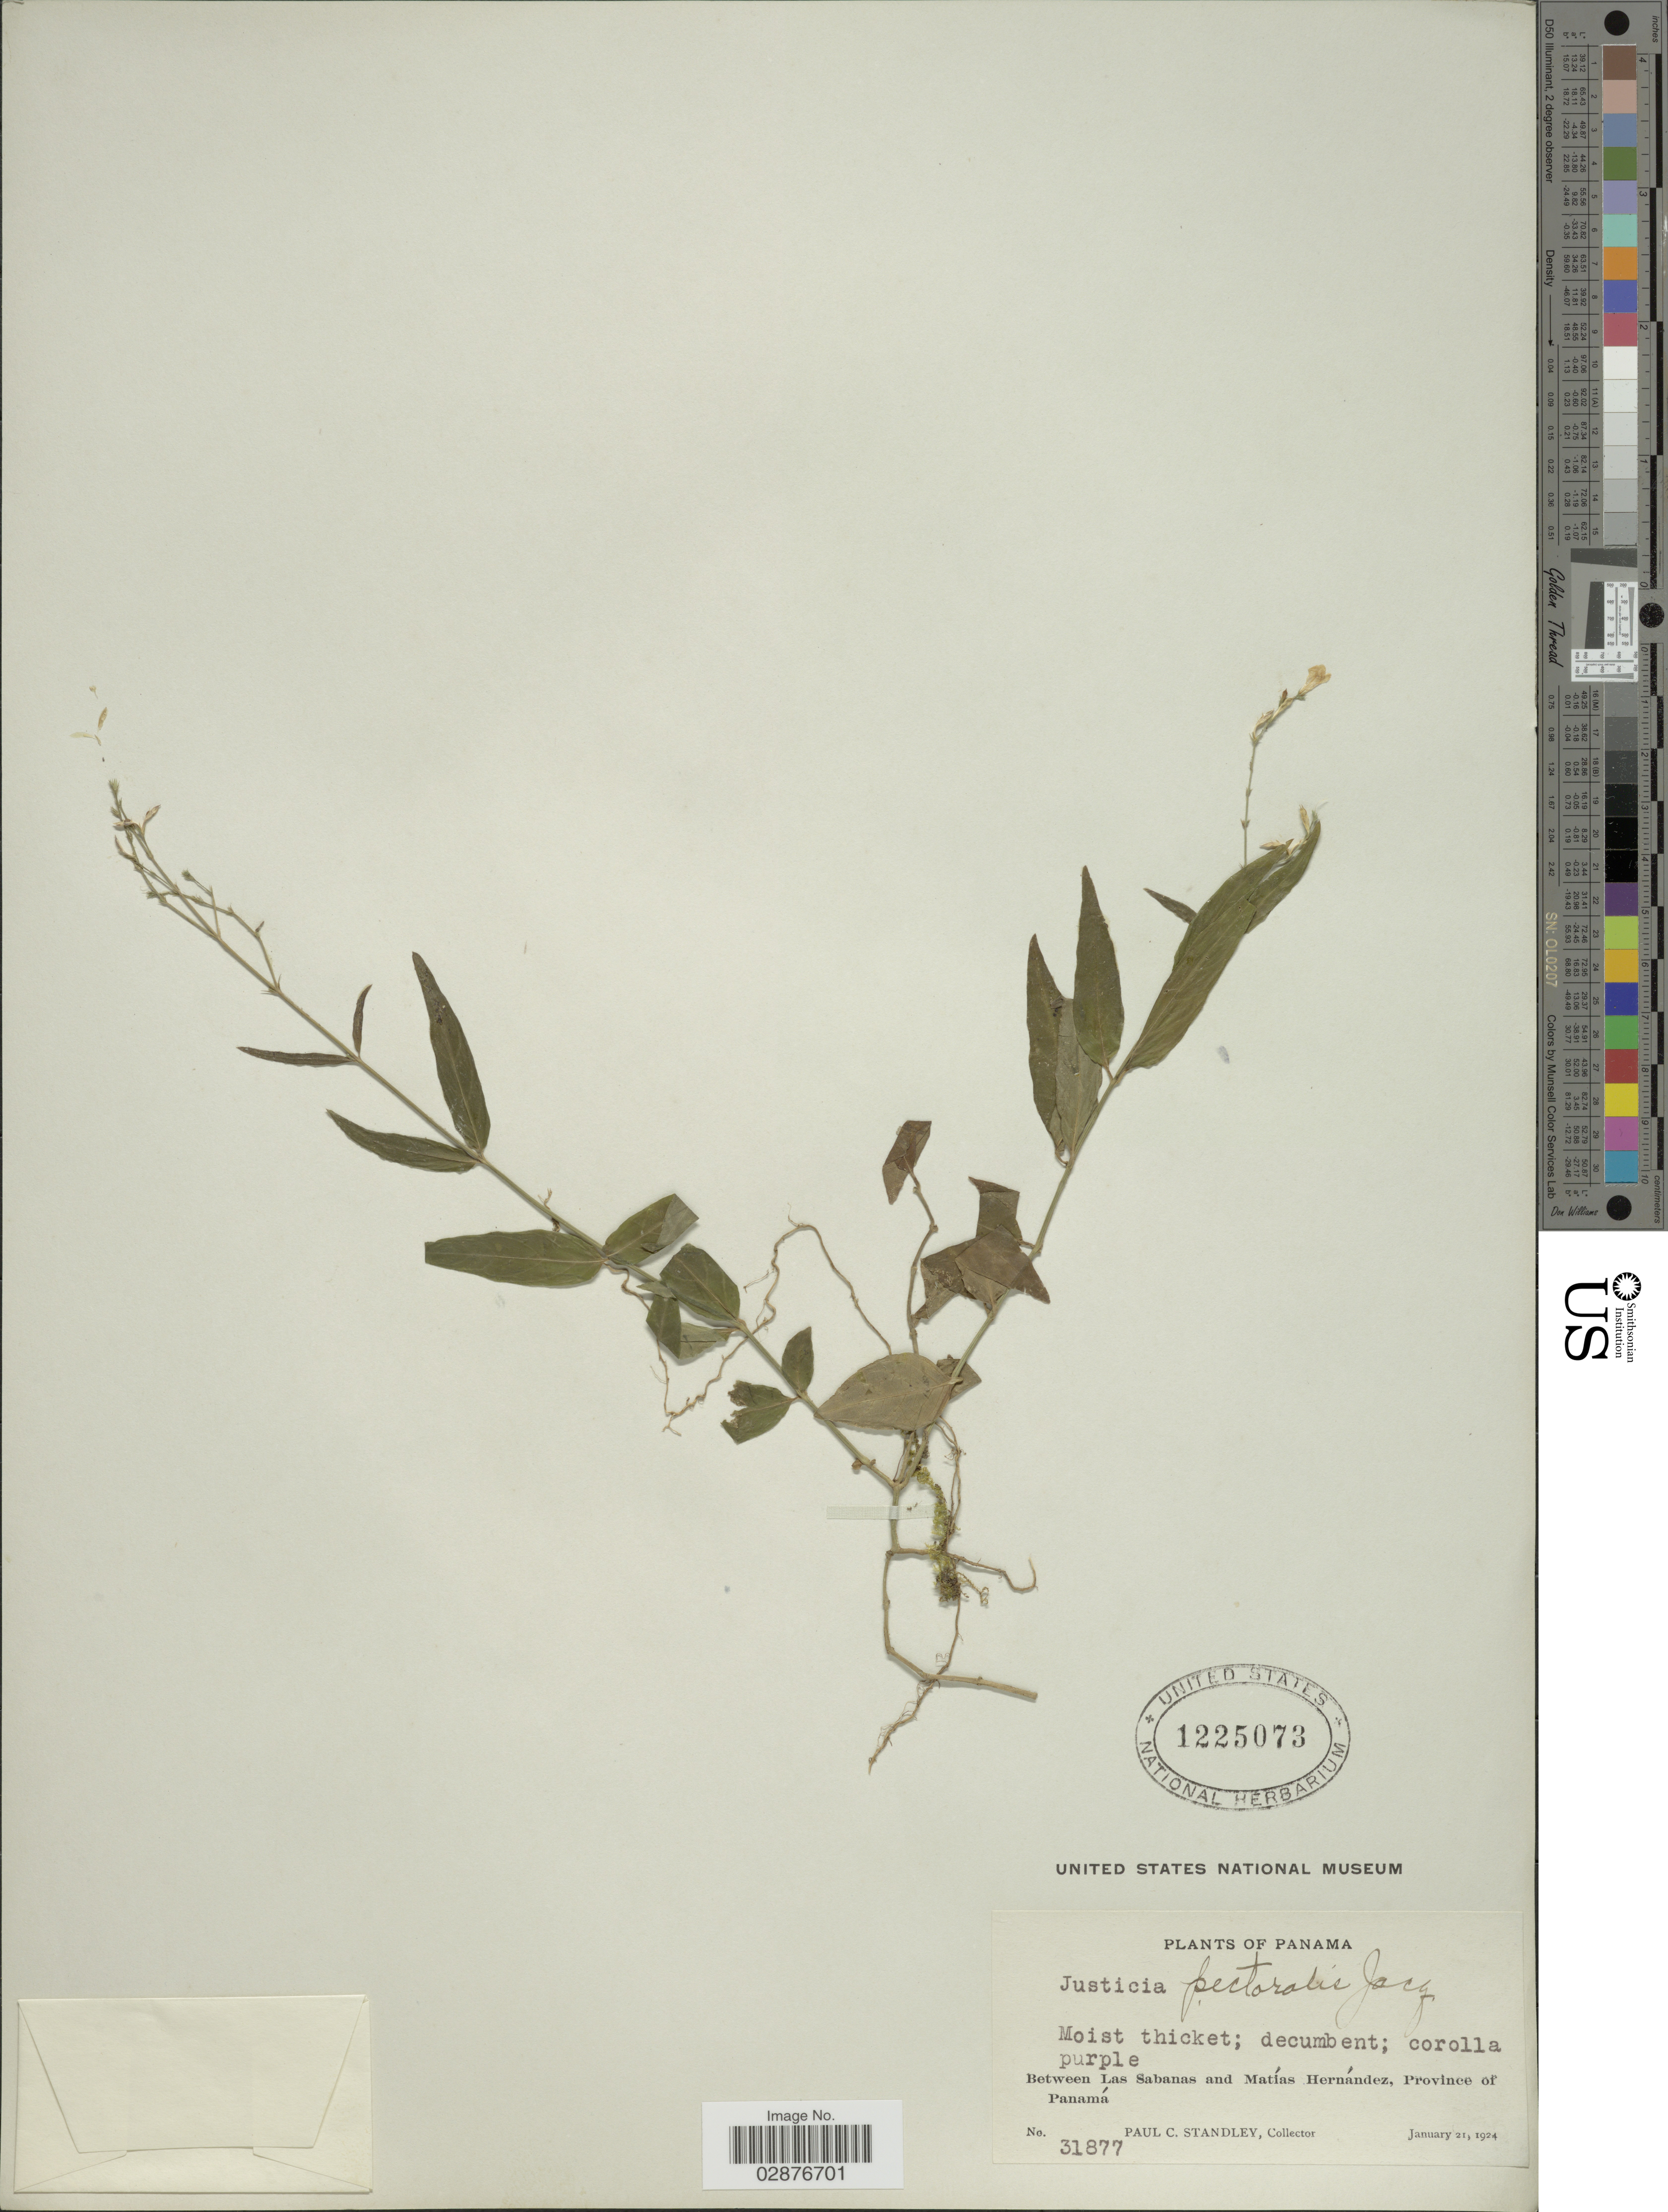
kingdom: Plantae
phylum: Tracheophyta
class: Magnoliopsida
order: Lamiales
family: Acanthaceae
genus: Justicia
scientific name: Justicia pectoralis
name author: Jacq.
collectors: P. C. Standley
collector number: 31877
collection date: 1924-01-21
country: Panama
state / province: Panamá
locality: Between Las Sabanas and Matías Hernández.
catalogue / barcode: US 1225073